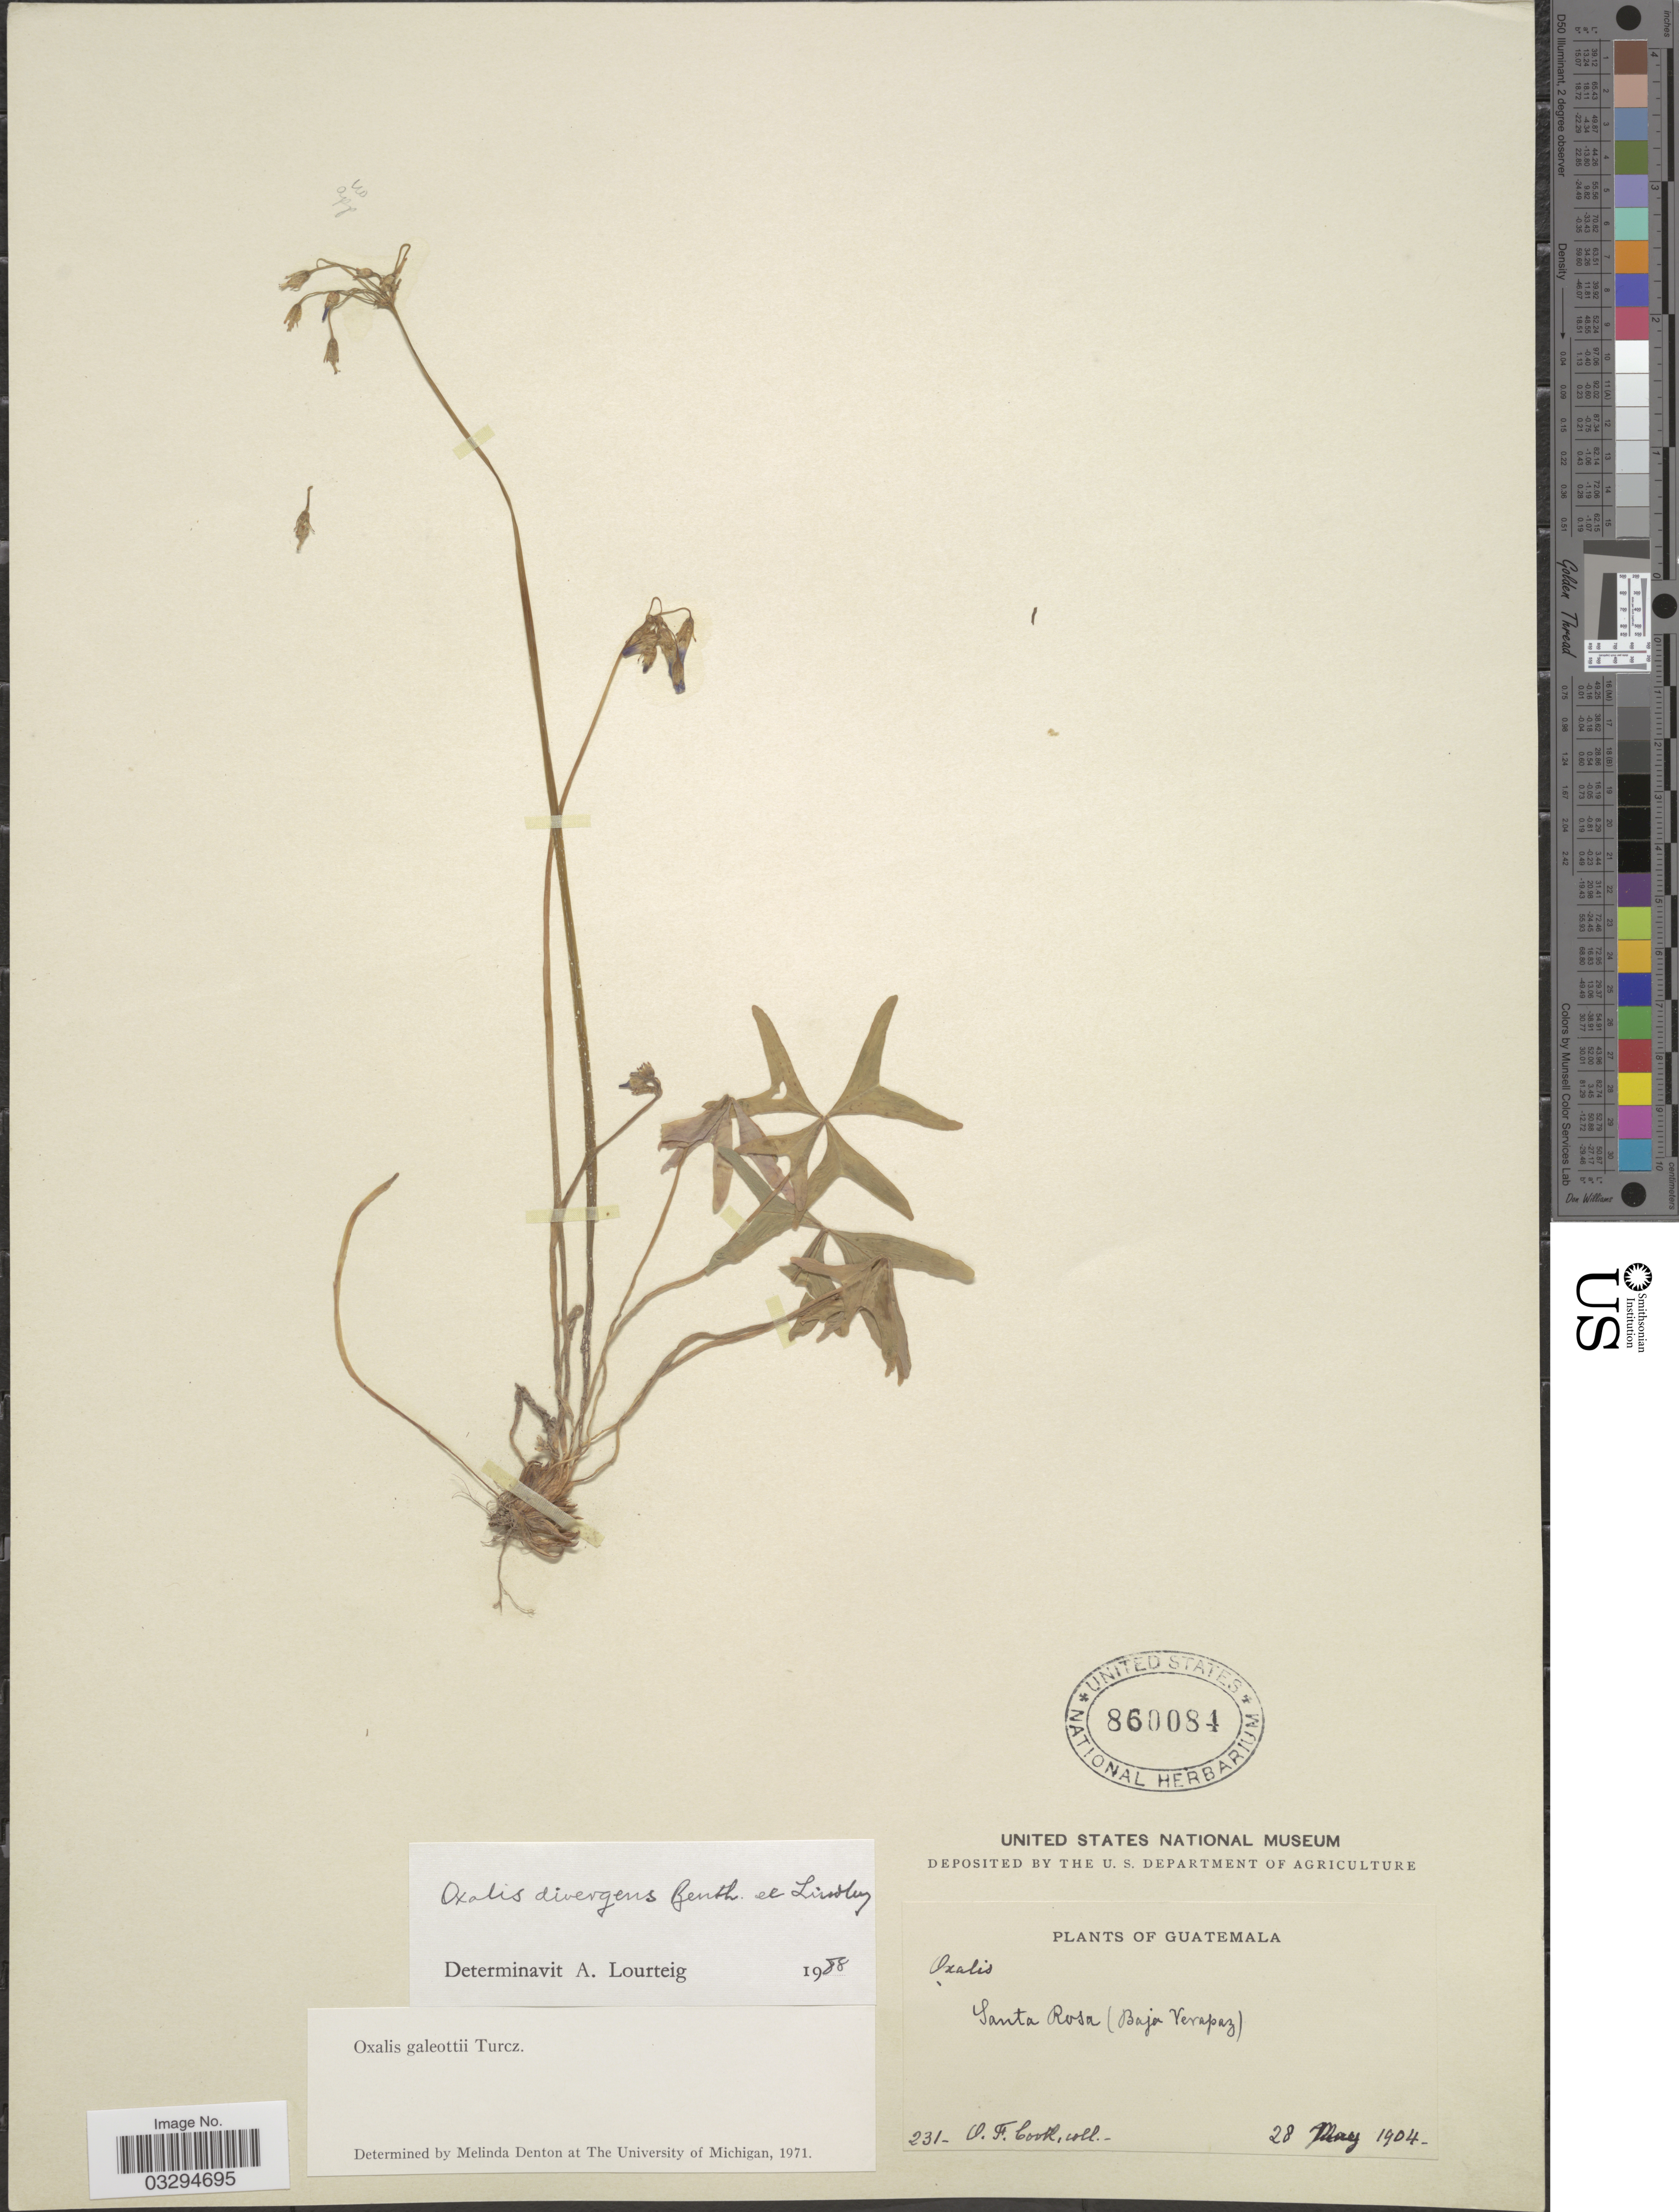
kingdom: Plantae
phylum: Tracheophyta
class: Magnoliopsida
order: Oxalidales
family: Oxalidaceae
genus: Oxalis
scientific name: Oxalis divergens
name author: Benth. ex Lindl.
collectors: O. F. Cook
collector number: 231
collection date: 1904-05-28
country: Guatemala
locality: Santa Rosa (Baja Verapaz).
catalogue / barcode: US 860084